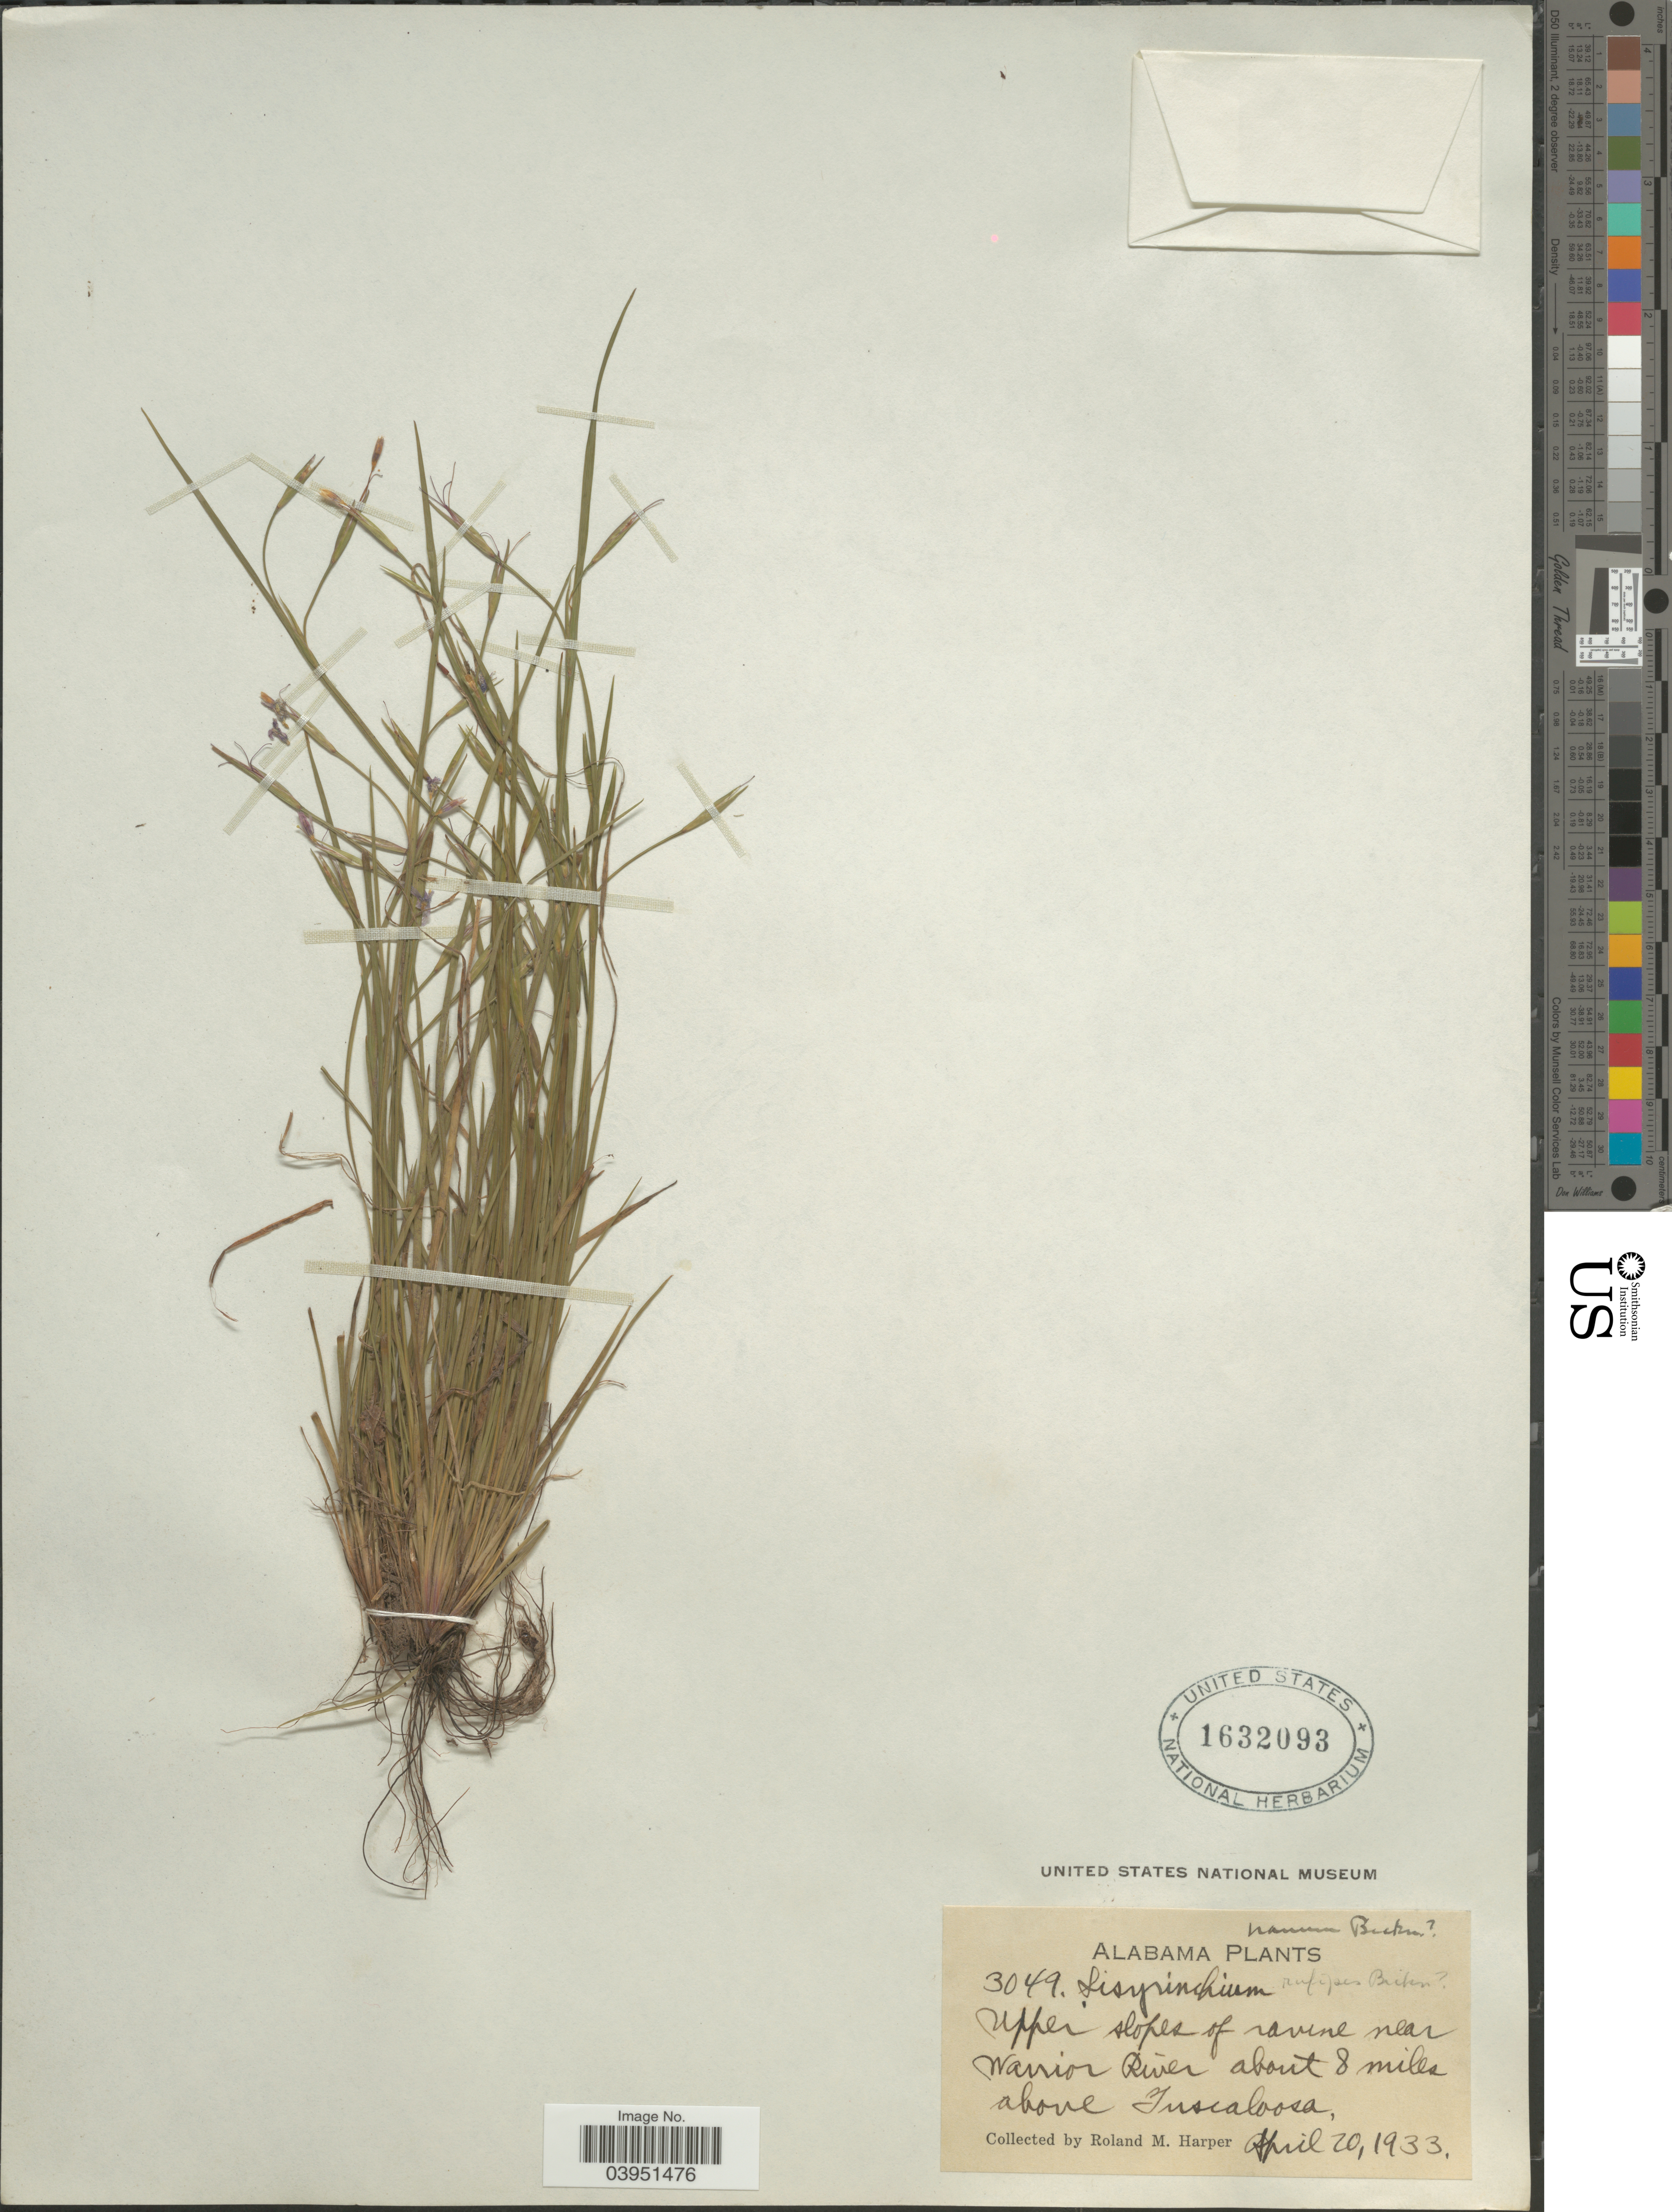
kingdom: Plantae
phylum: Tracheophyta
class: Liliopsida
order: Asparagales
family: Iridaceae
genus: Sisyrinchium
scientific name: Sisyrinchium nanum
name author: Phil.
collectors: R. M. Harper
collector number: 3049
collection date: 1933-04-20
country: United States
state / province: Alabama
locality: Upper slopes of ravine near Warrior River about 8 miles above Tuscaloosa.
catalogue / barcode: US 1632093